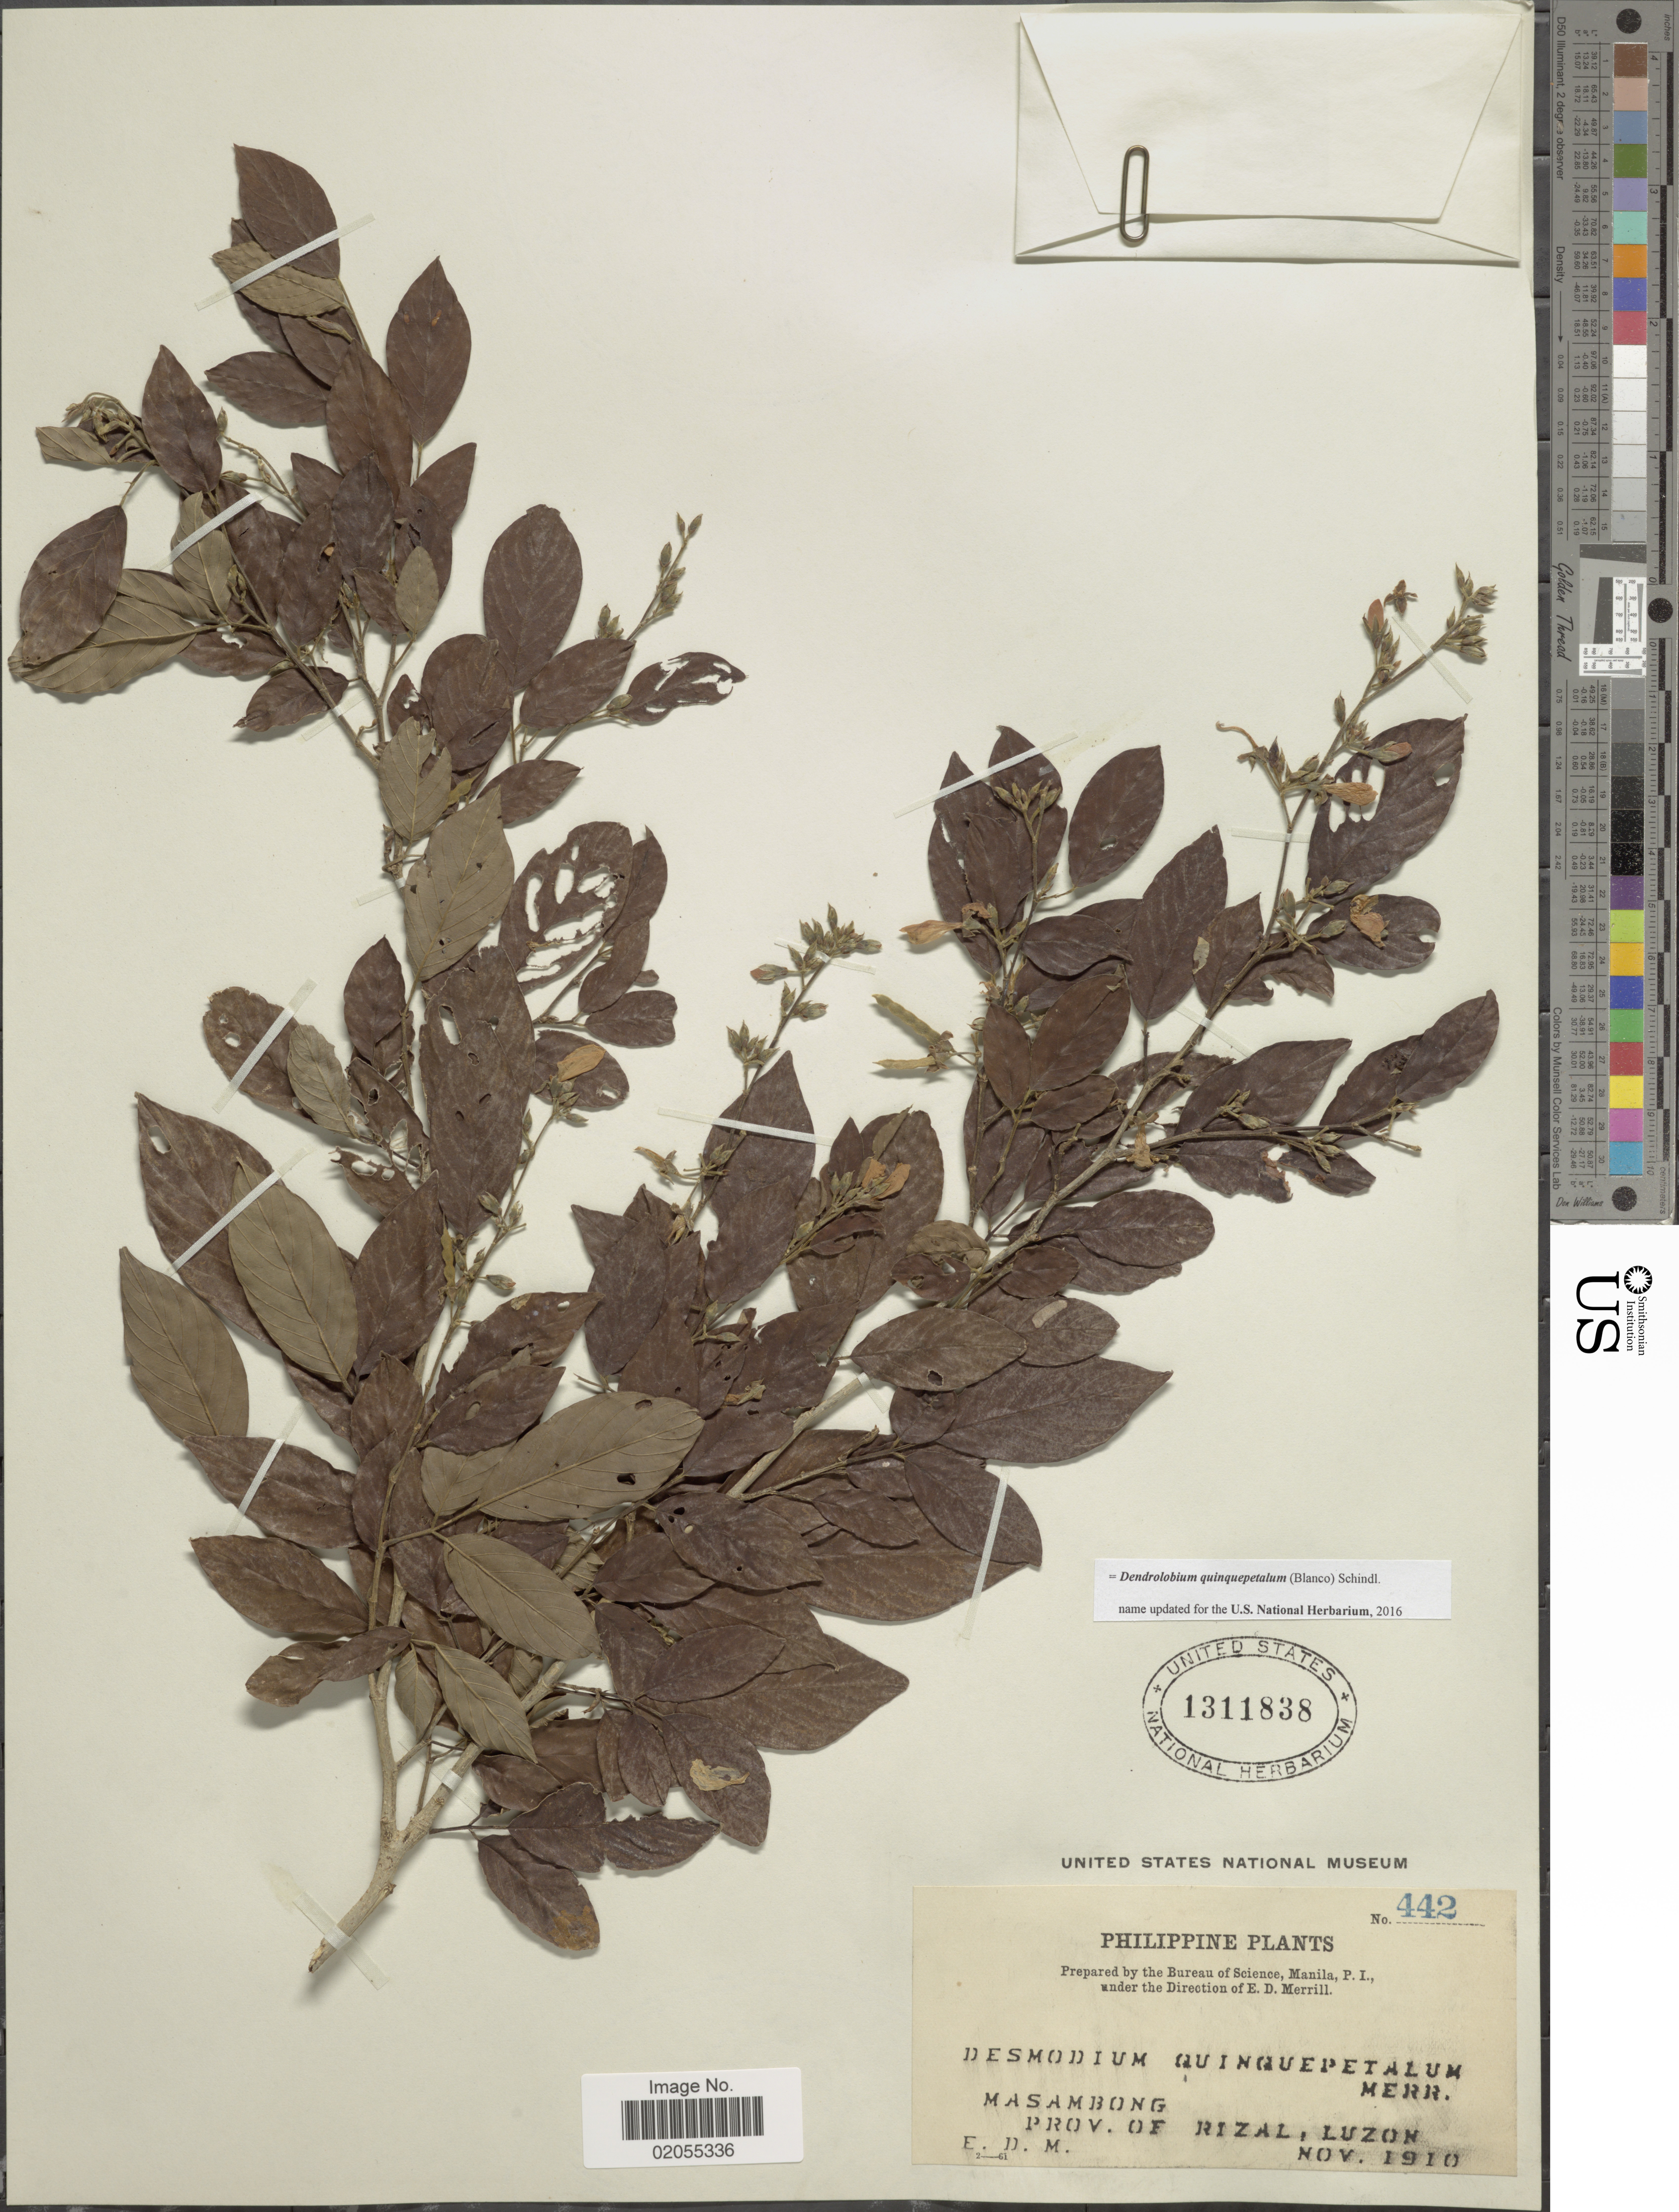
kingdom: Plantae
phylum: Tracheophyta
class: Magnoliopsida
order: Fabales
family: Fabaceae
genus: Dendrolobium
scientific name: Dendrolobium quinquepetalum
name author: (Blanco) H. Ohashi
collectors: E. D. Merrill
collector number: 442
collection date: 1910-11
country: Philippines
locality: Masambong, Prov. of Rizal, Luzon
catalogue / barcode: US 1311838